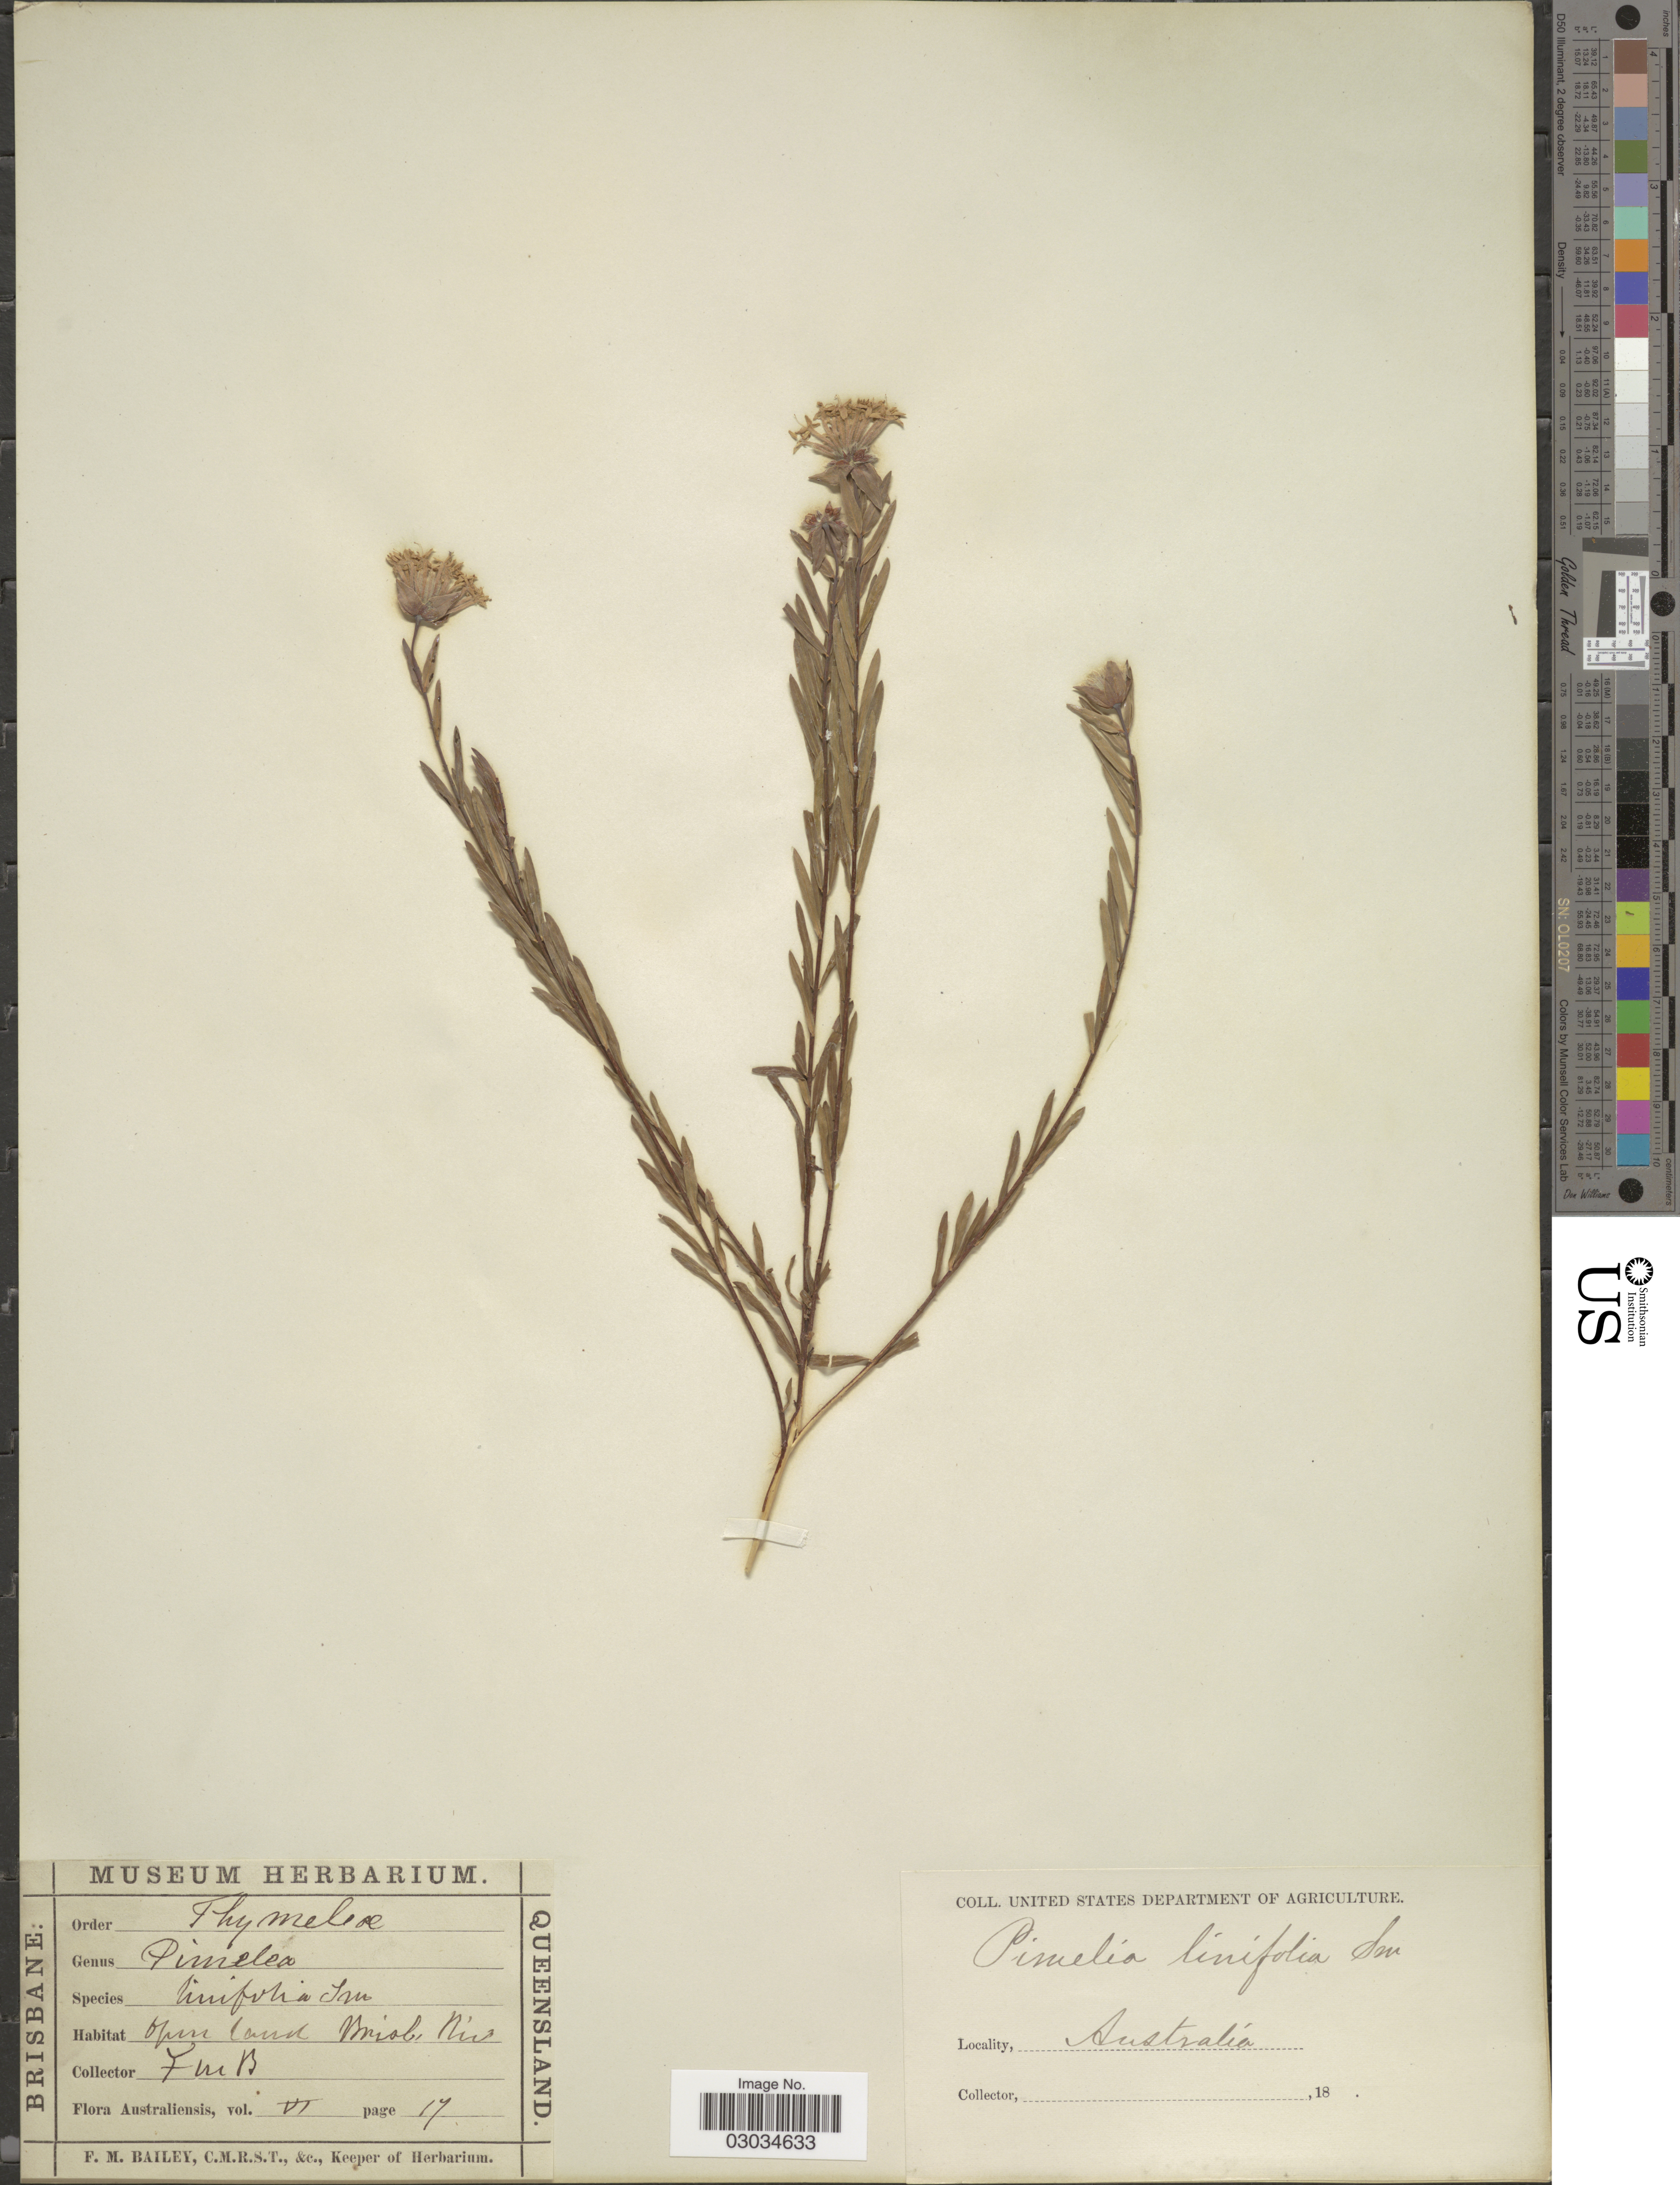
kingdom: Plantae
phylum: Tracheophyta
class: Magnoliopsida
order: Malvales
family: Thymelaeaceae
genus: Pimelea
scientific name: Pimelea linifolia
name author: Sm.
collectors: F. M. Bailey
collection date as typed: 18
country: Australia